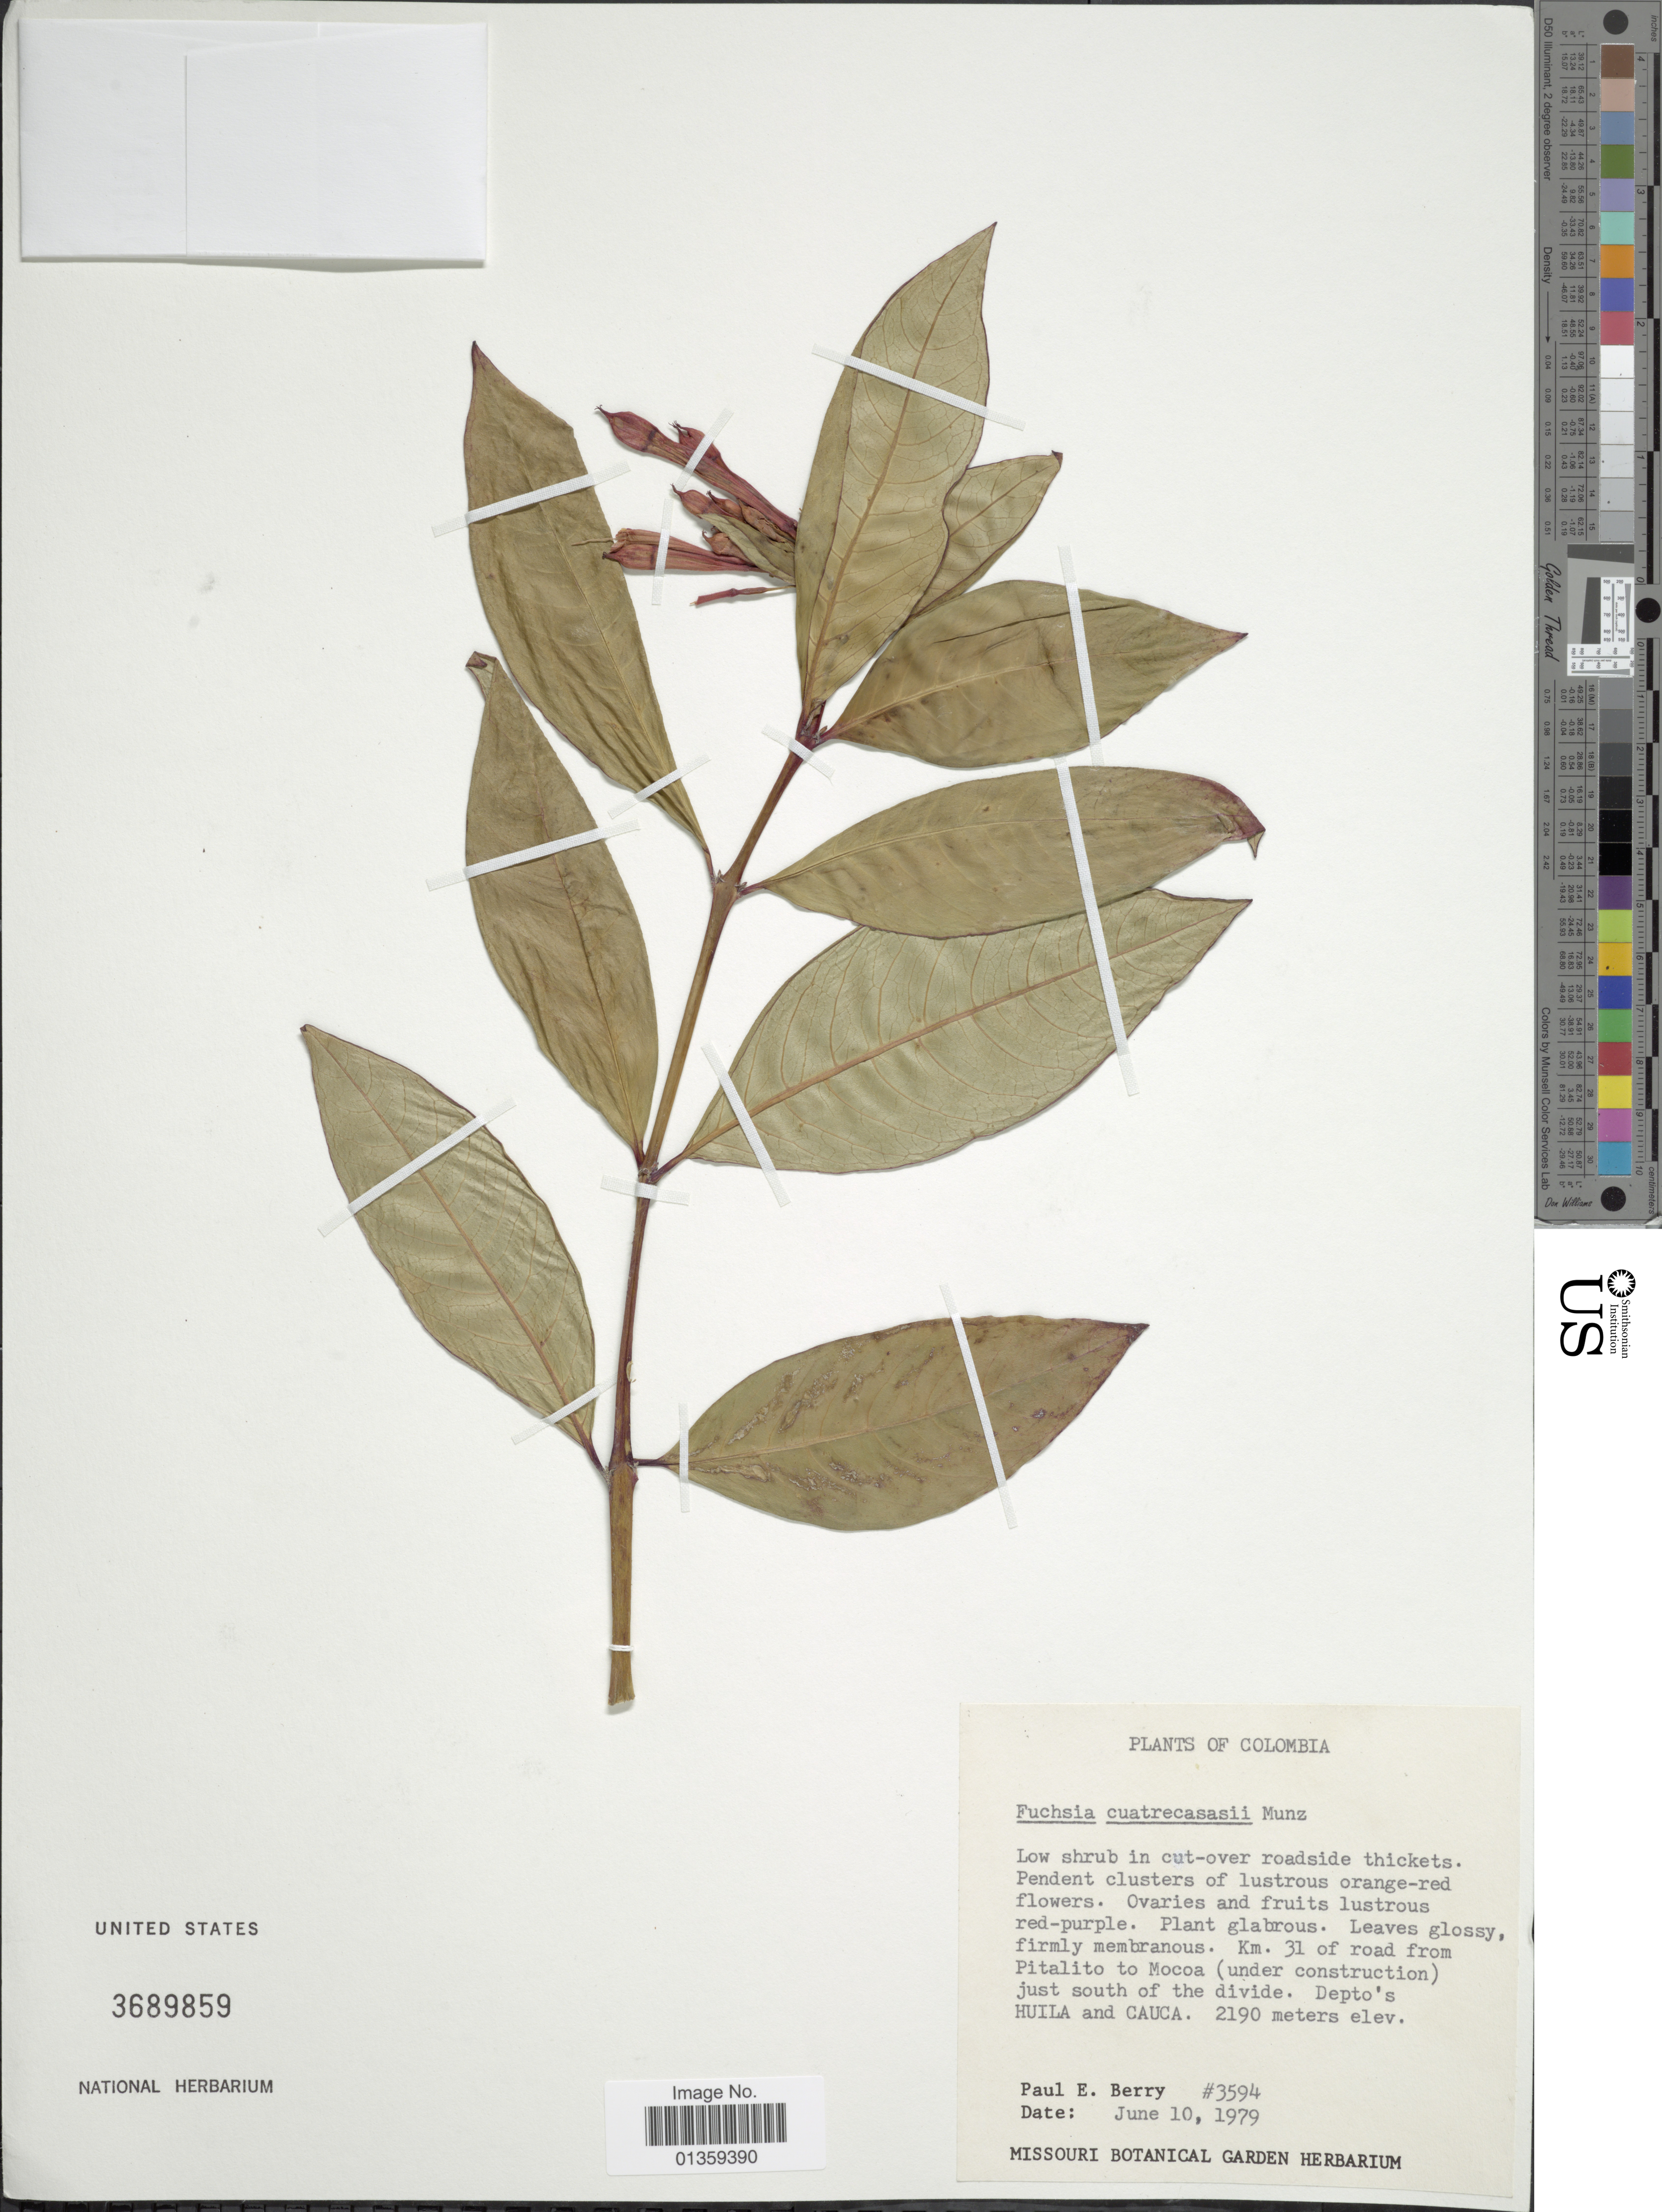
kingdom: Plantae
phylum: Tracheophyta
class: Magnoliopsida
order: Myrtales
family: Onagraceae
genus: Fuchsia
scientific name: Fuchsia cuatrecasasii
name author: Munz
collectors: P. E. Berry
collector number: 3594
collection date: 1979-06-10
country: Colombia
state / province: Huila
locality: Km. 31 of road from Pitalito to Mocoa (under construction) just south of the divide. Depto's Huila and Cauca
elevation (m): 2190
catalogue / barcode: US 3689859